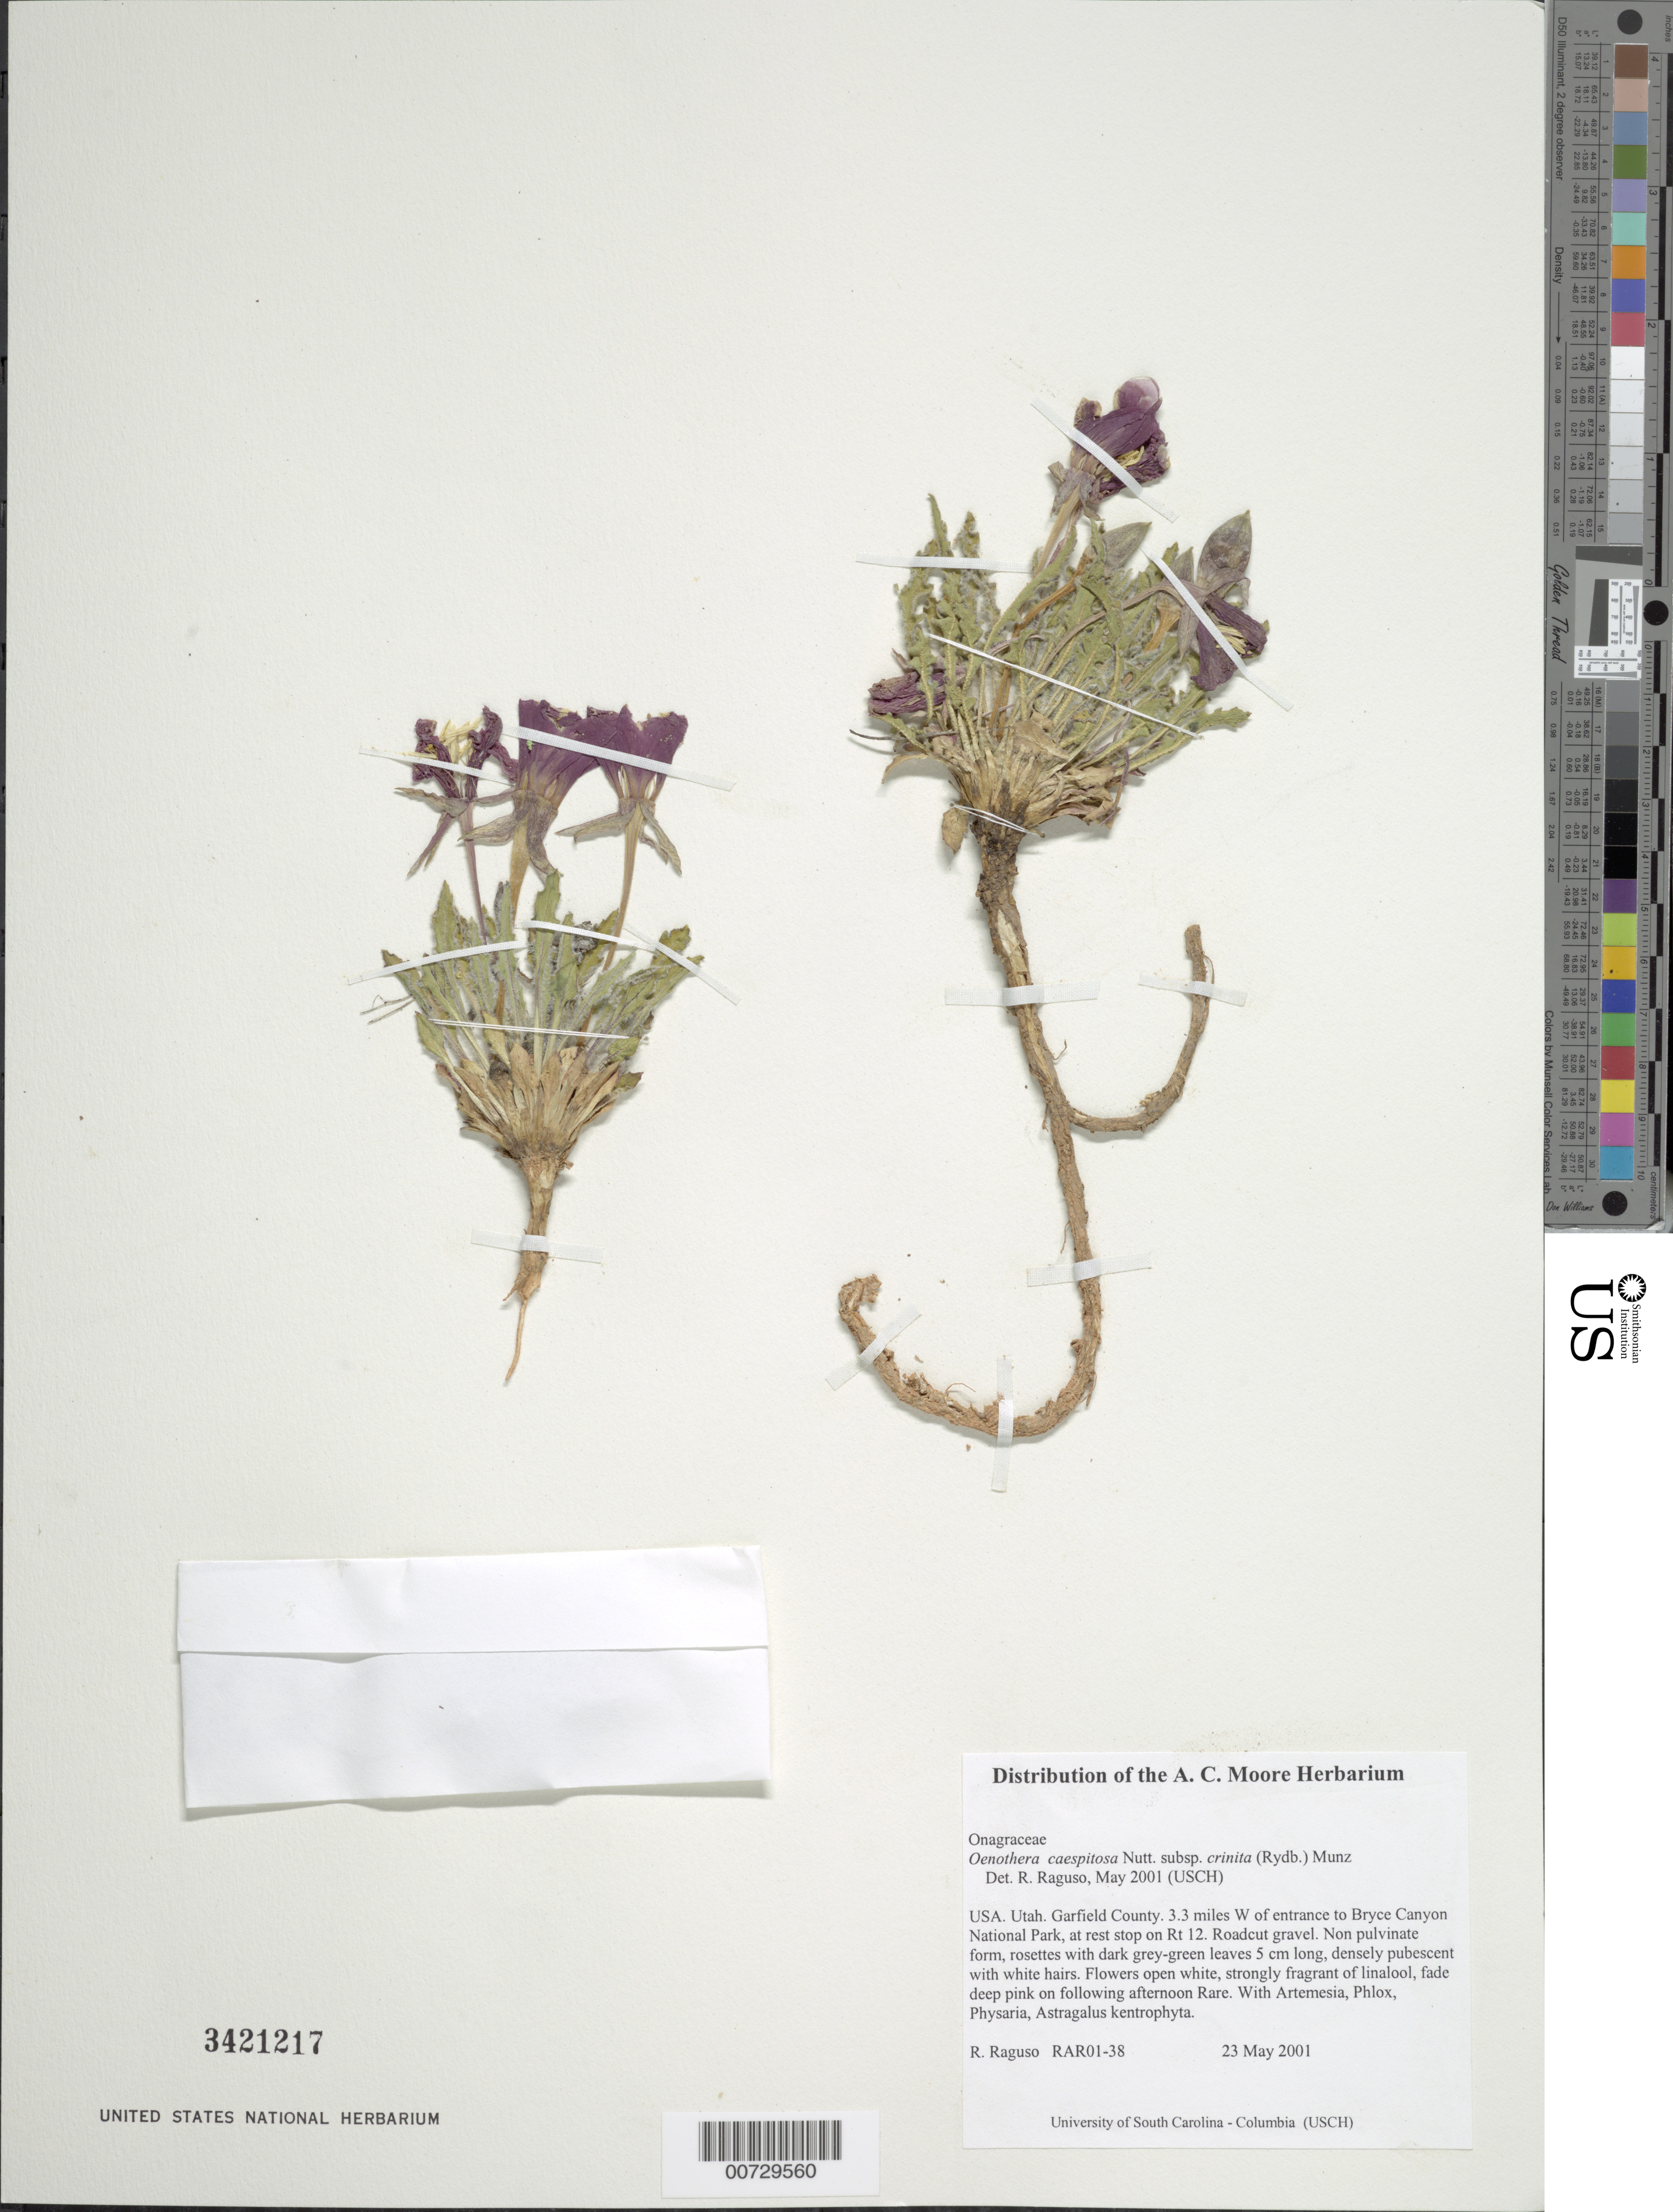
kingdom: Plantae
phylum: Tracheophyta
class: Magnoliopsida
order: Myrtales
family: Onagraceae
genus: Oenothera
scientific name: Oenothera cespitosa subsp. crinita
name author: (Rydb.) Munz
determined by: Raguso, Robert A.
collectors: R. Raguso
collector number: RAR01-38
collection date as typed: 23 May 2001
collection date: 2001-05-23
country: United States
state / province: Utah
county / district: Garfield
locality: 3.3 miles W of entrance to Bryce Canyon National Park, at rest stop on Rt 12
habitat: Roadcut gravel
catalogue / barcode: US 3421217